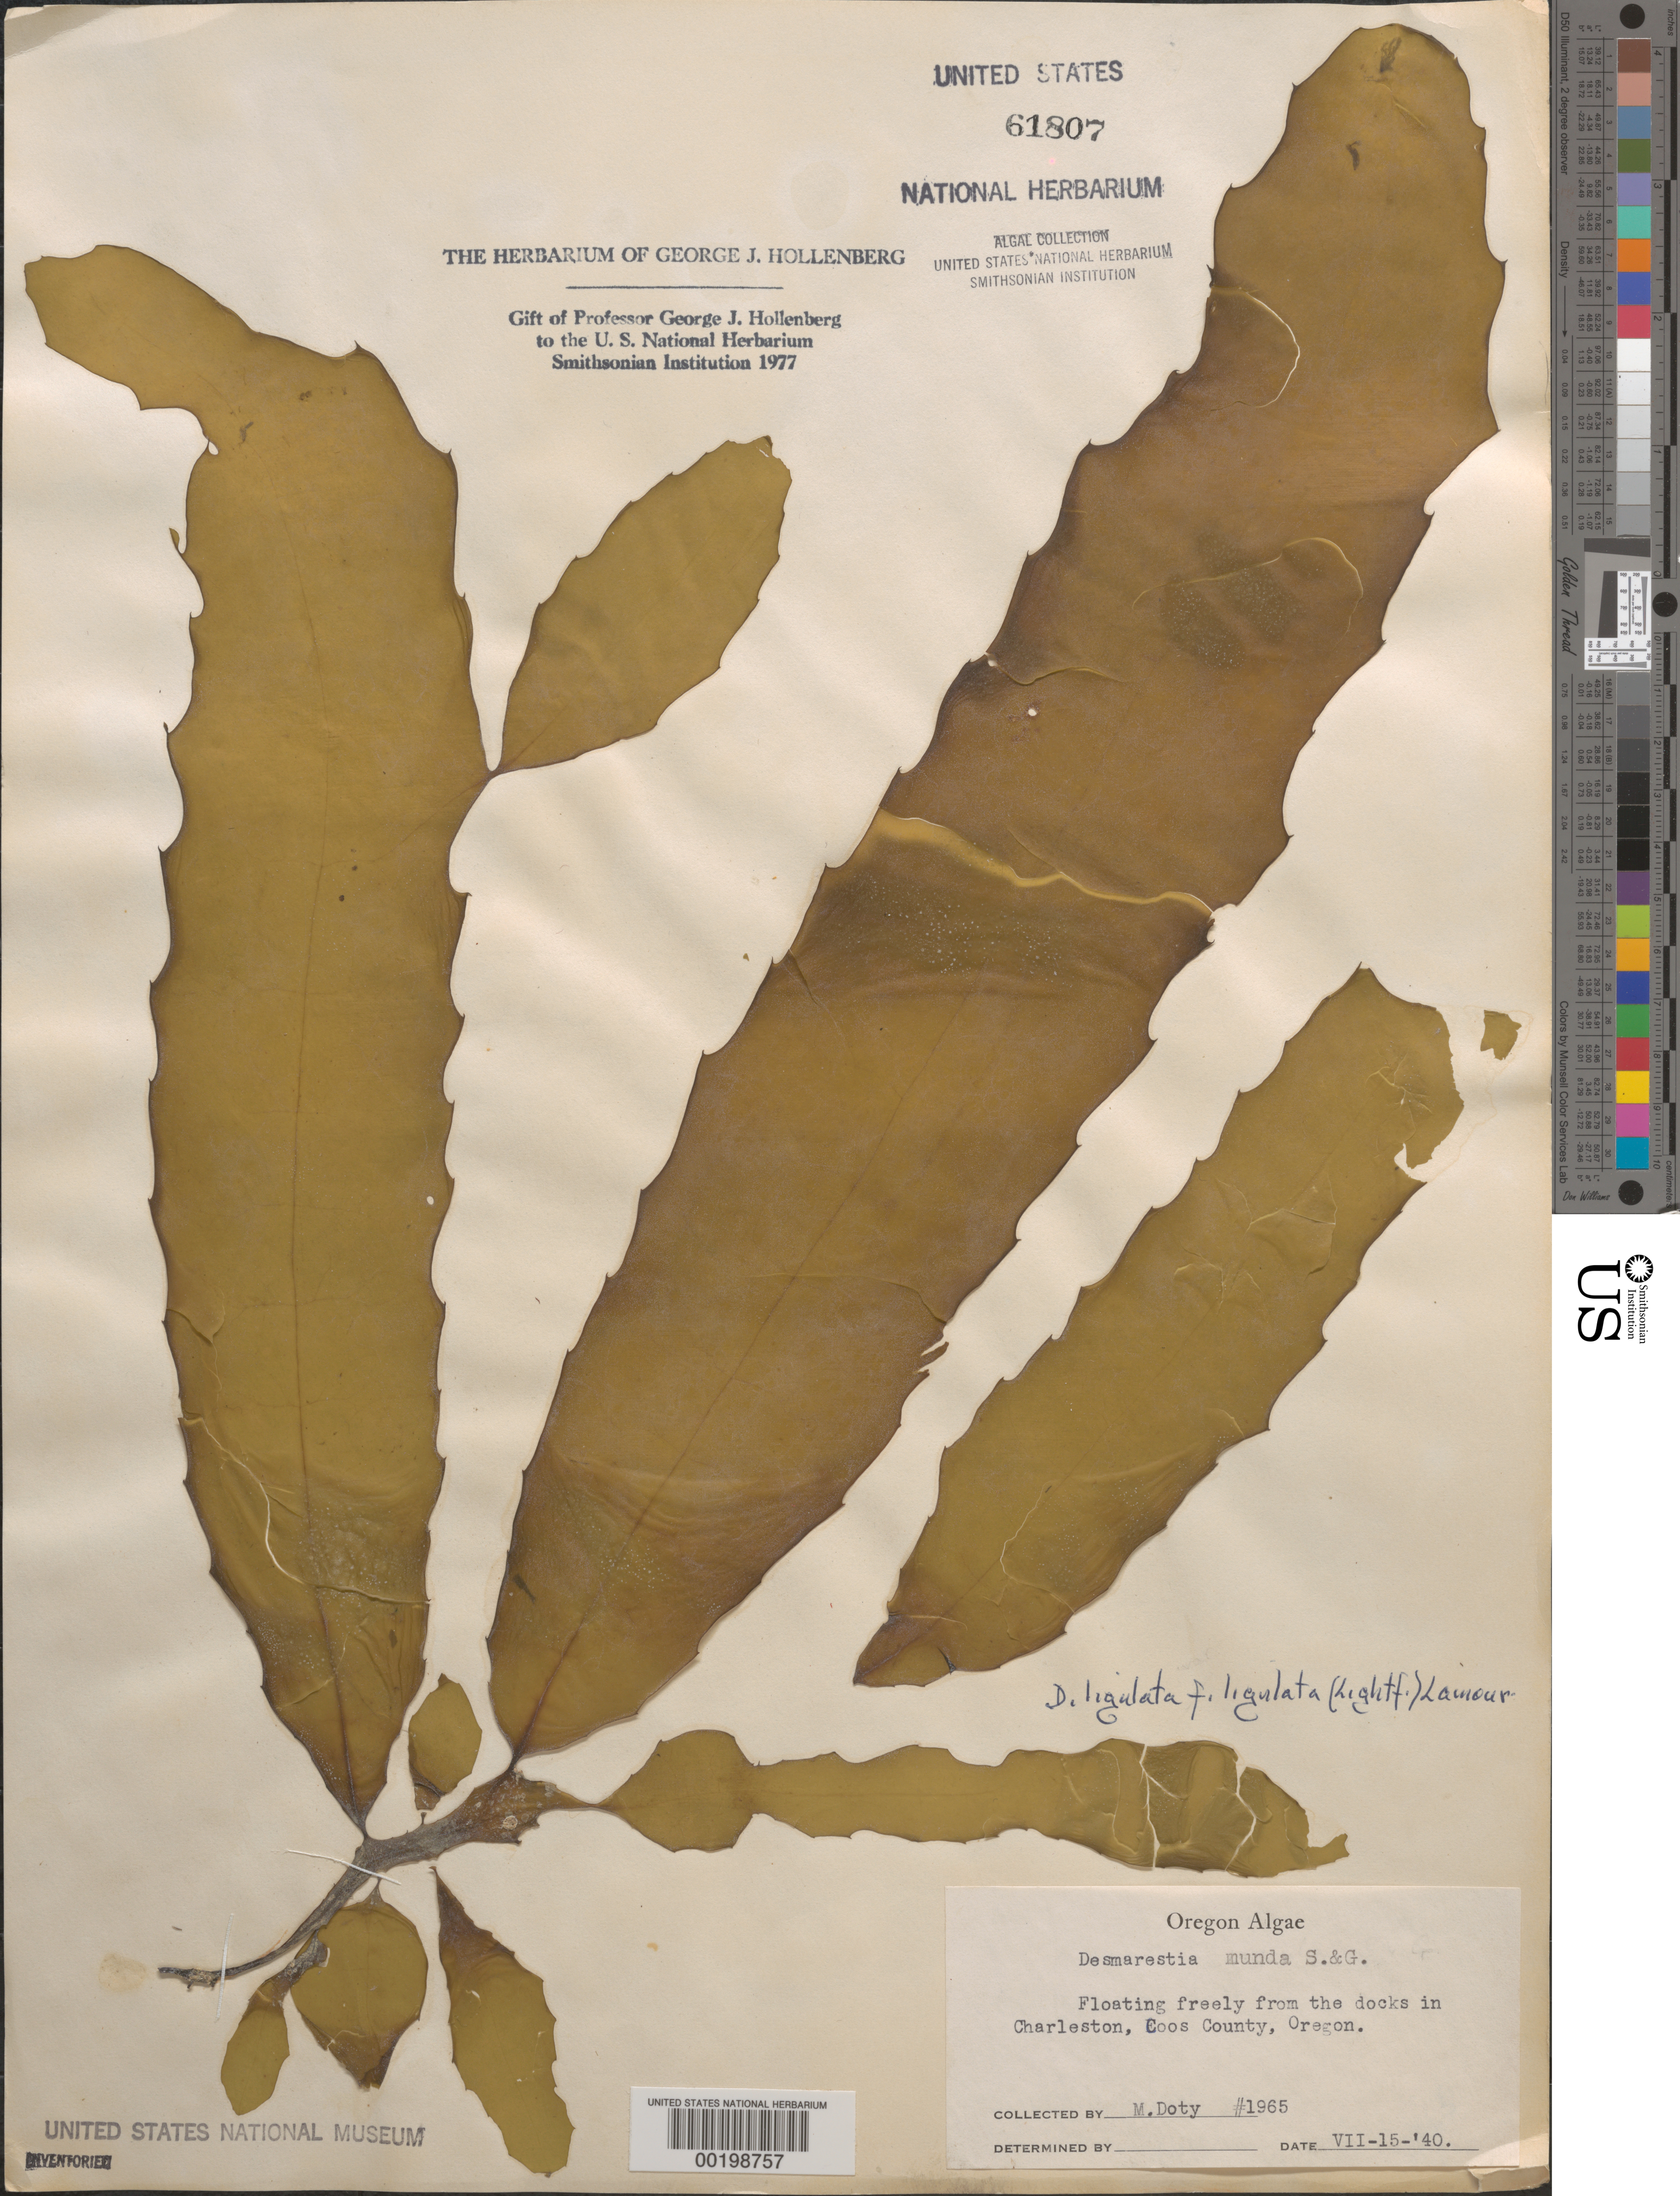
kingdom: Chromista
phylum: Ochrophyta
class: Phaeophyceae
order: Desmarestiales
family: Desmarestiaceae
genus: Desmarestia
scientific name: Desmarestia ligulata var. ligulata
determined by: Hollenberg, George J.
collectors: M. S. Doty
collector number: MSD 1965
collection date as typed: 15 Jul 1940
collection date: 1940-07-15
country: United States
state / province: Oregon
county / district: Coos County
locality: Charleston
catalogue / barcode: US 61807